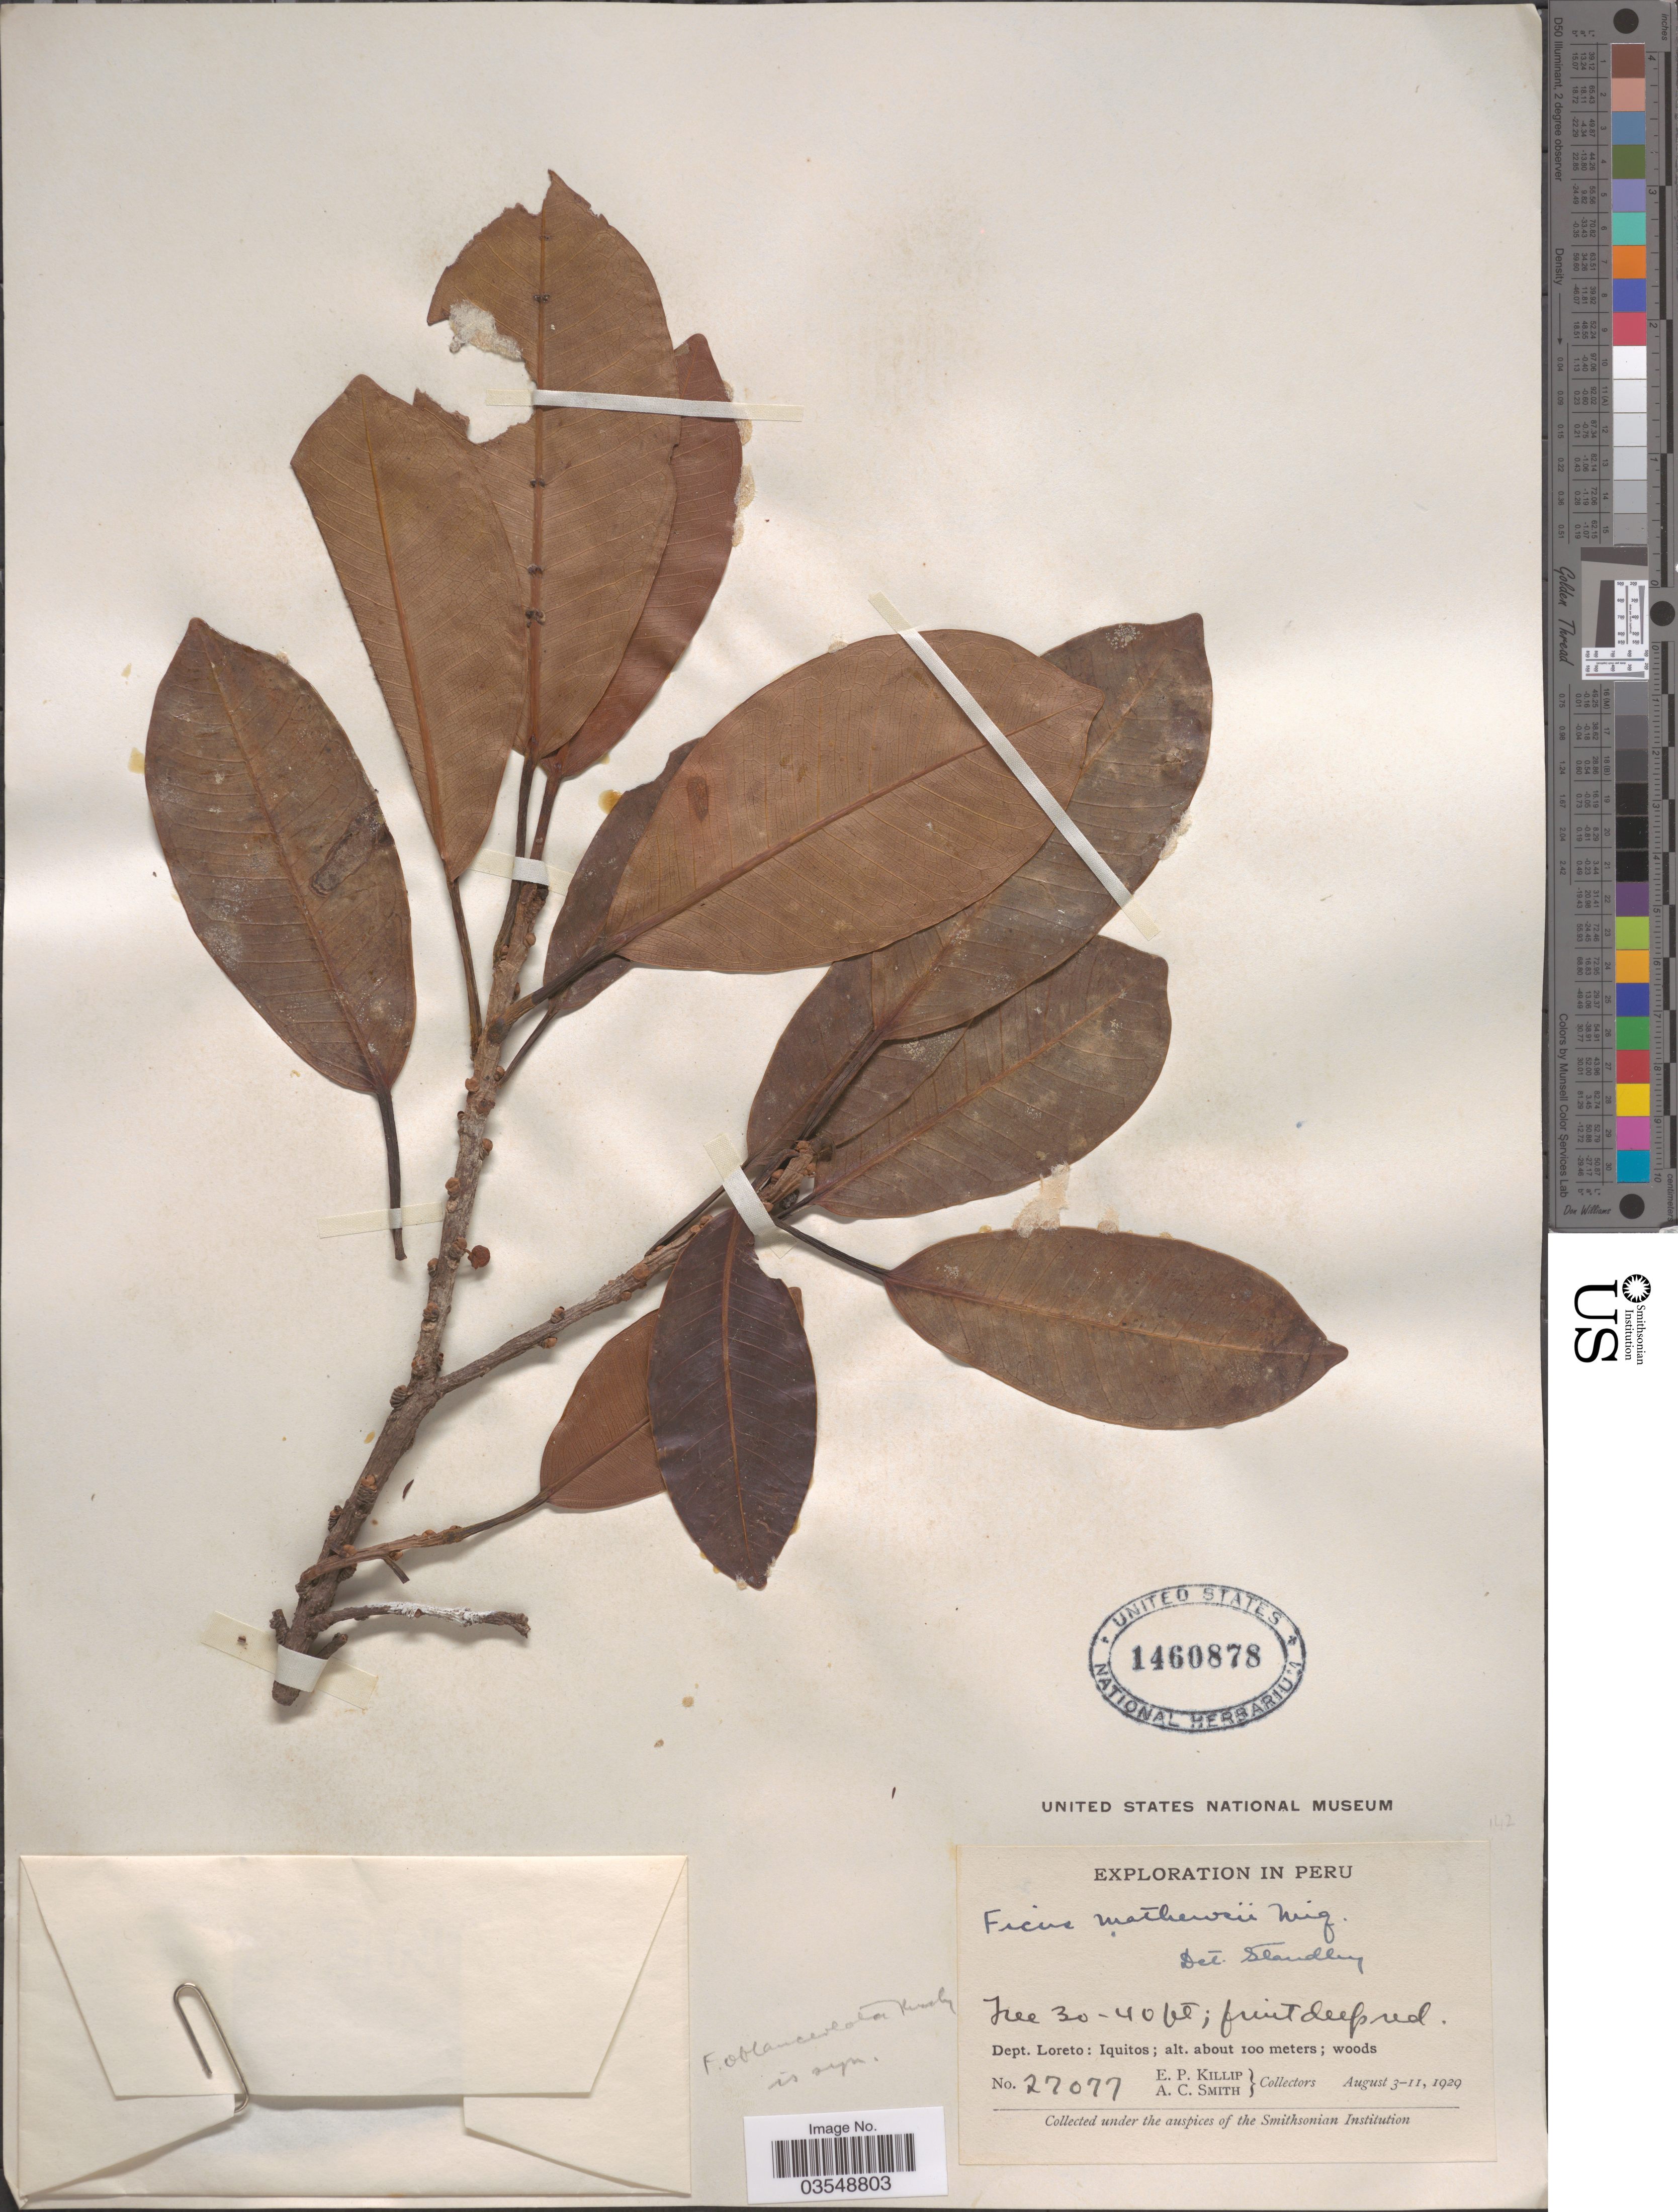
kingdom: Plantae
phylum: Tracheophyta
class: Magnoliopsida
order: Rosales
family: Moraceae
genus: Ficus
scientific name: Ficus mathewsii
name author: (Miq.) Miq.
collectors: E. P. Killip & A. C. Smith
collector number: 27077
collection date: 1929-08-03/1929-08-11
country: Peru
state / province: Loreto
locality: Dept. Loreto: Iquitos.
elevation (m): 100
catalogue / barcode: US 1460878